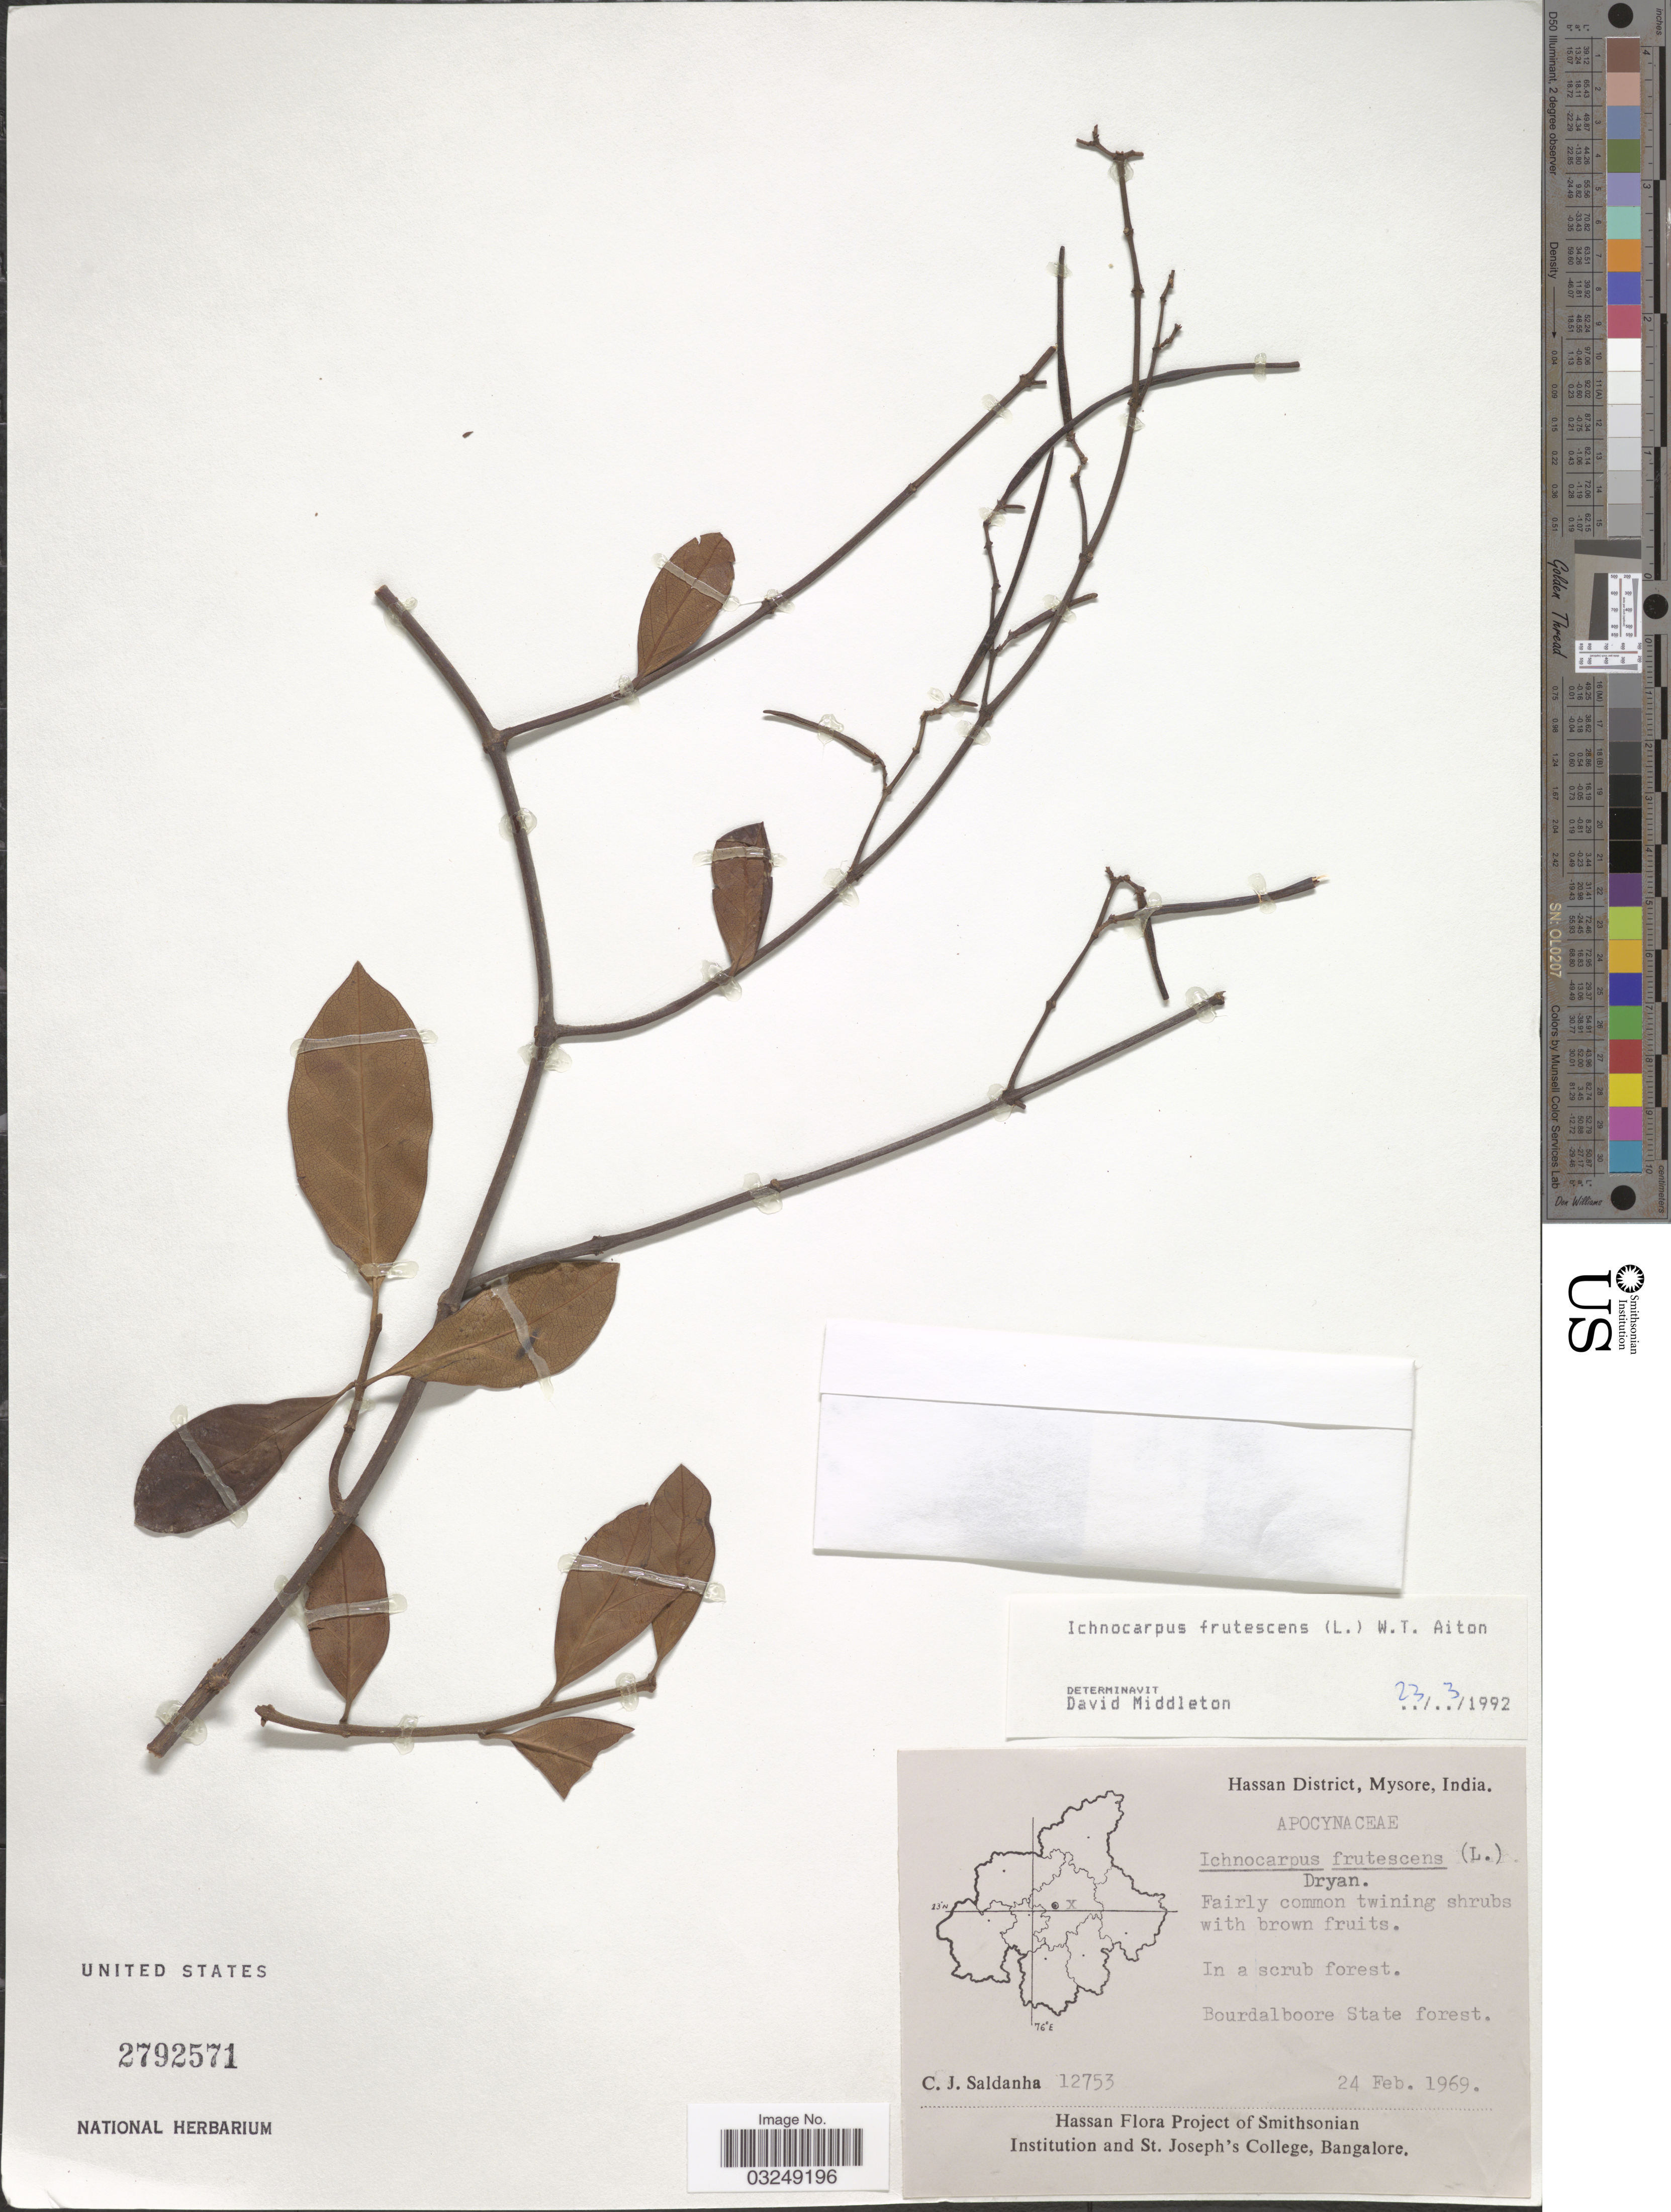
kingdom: Plantae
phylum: Tracheophyta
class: Magnoliopsida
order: Gentianales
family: Apocynaceae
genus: Ichnocarpus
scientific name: Ichnocarpus frutescens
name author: (L.) W.T. Aiton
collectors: C. J. Saldanha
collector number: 12753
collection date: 1969-02-24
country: India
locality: Hassan District, Mysore. Bourdalboore State Forest.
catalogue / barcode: US 2792571